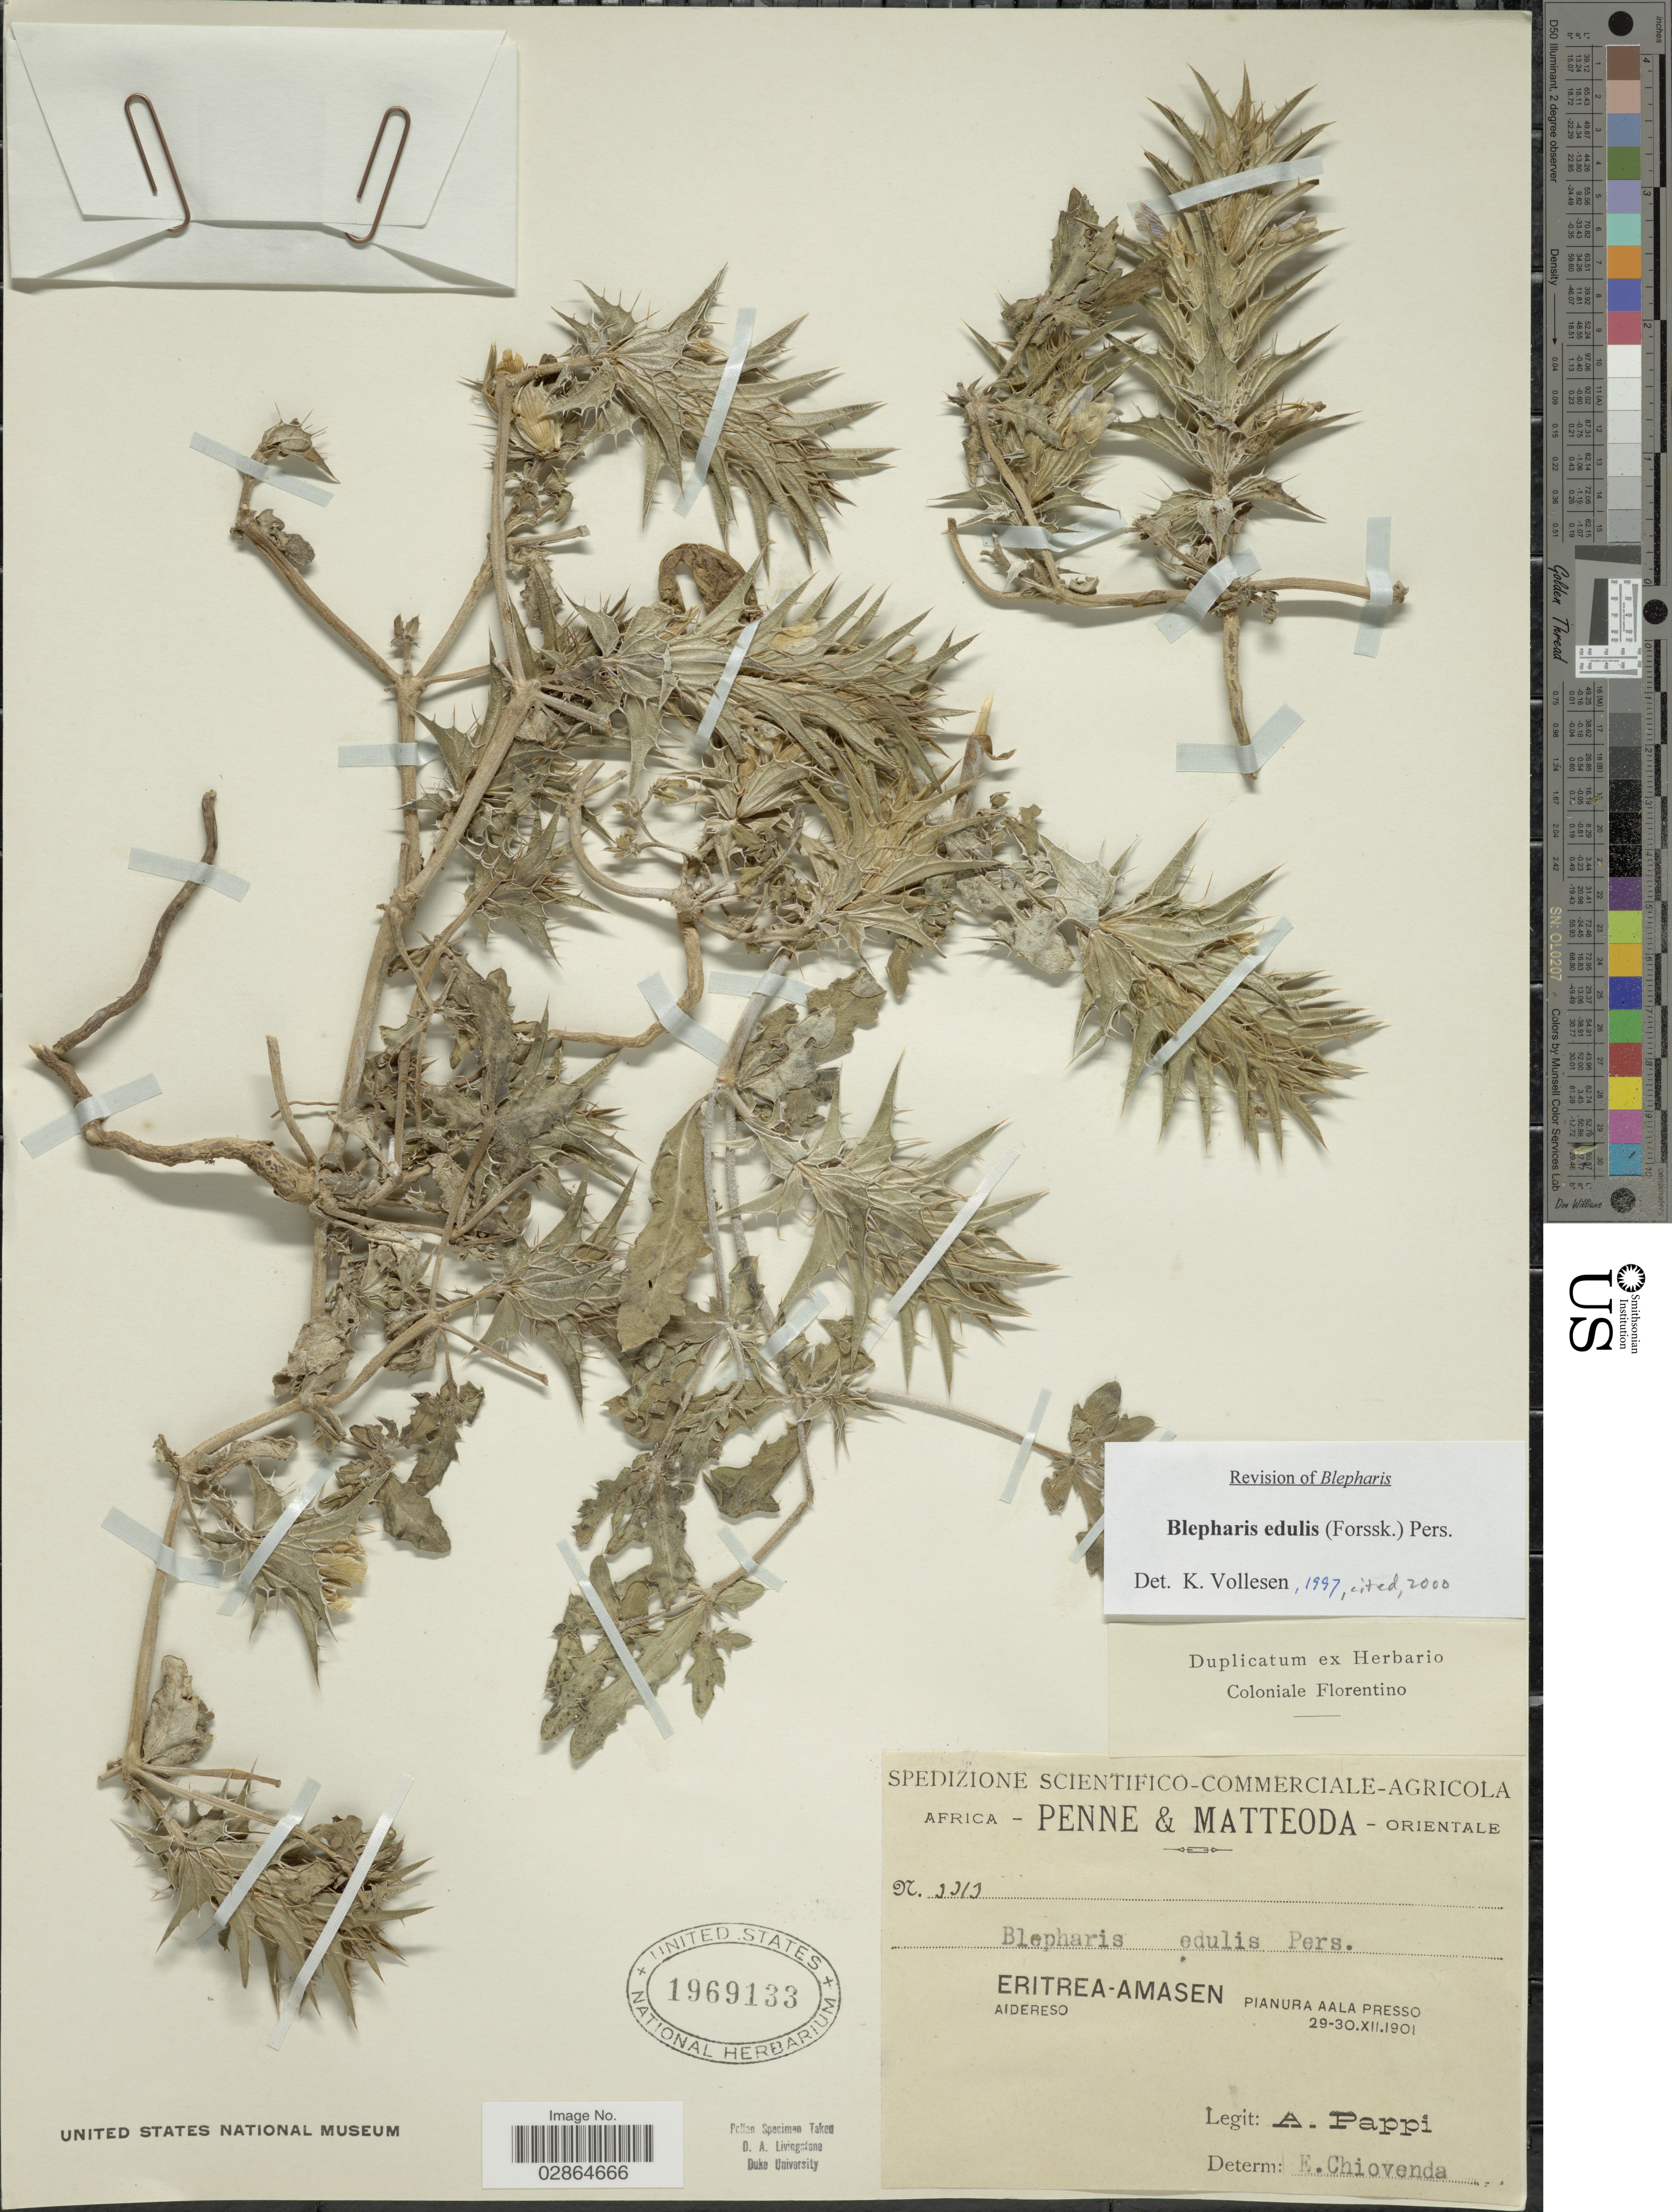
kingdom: Plantae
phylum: Tracheophyta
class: Magnoliopsida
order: Lamiales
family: Acanthaceae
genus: Blepharis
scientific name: Blepharis edulis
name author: (Forssk.) Pers.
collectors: A. Pappi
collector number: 3313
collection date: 1901-12-29/1901-12-30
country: Eritrea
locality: Penne & Matteoda Orientale, Eritrea-Amasen Pianura Aa la Presso, Aidereso.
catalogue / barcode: US 1969133